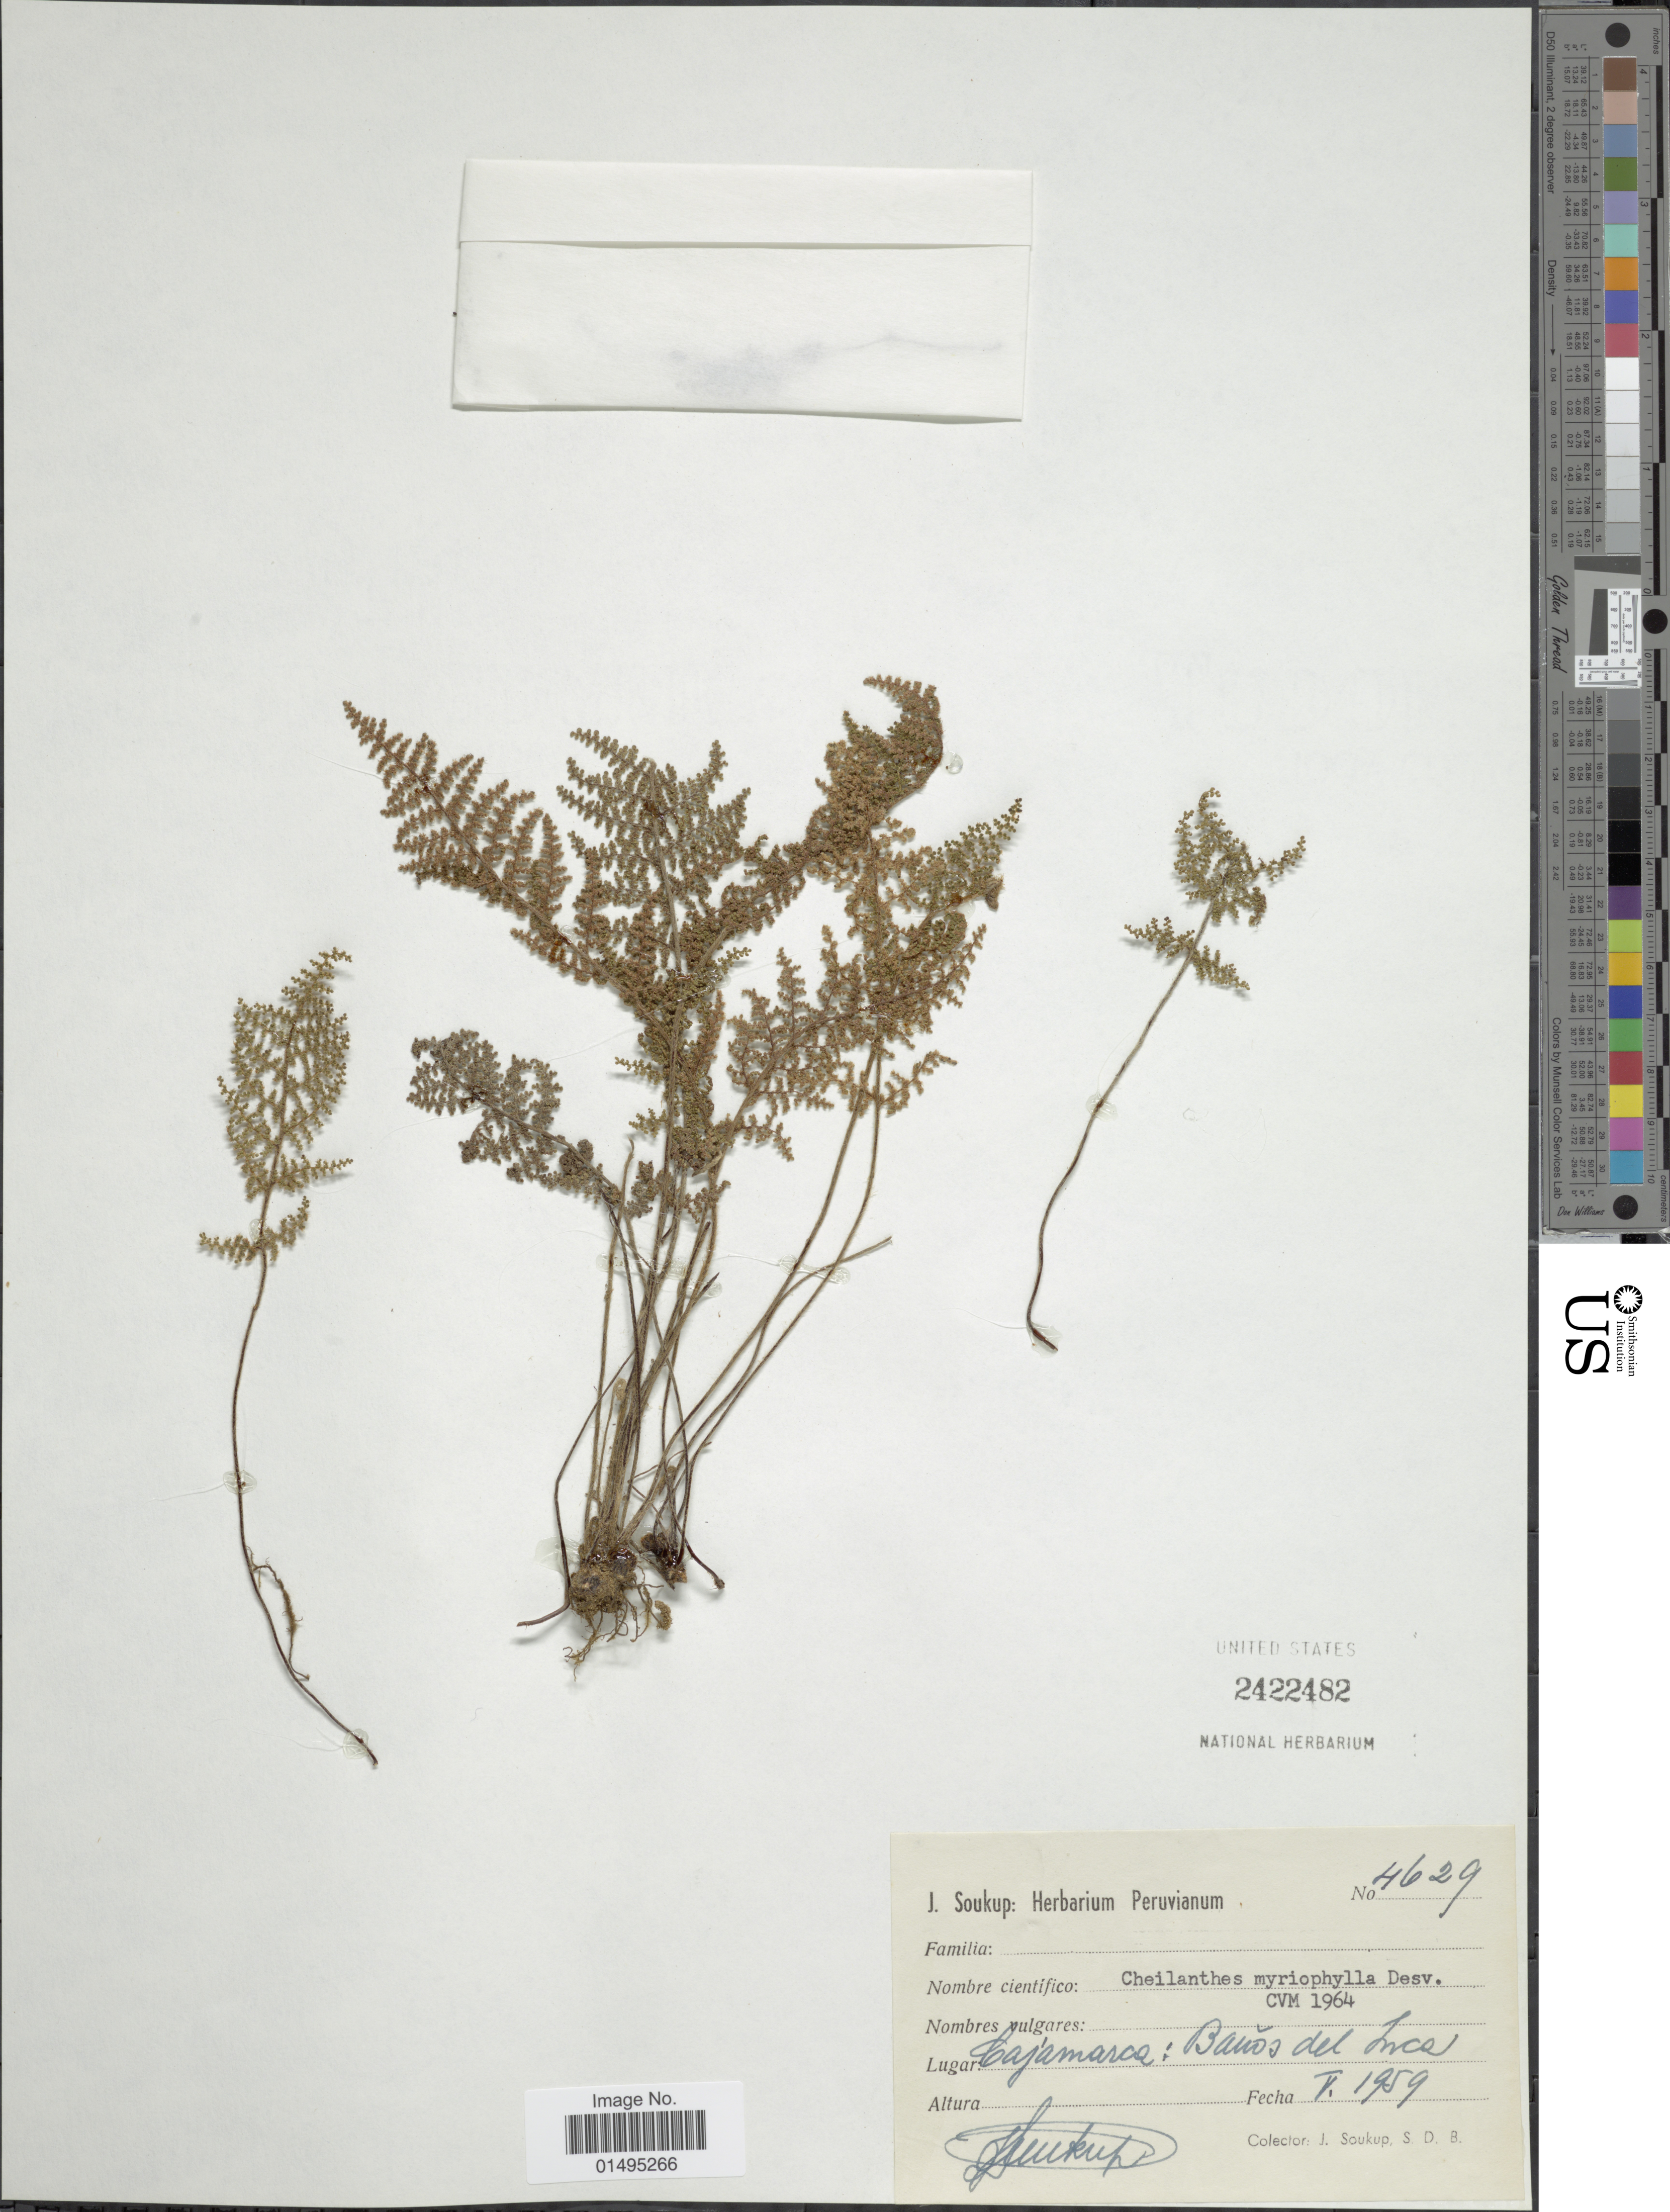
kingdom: Plantae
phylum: Tracheophyta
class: Polypodiopsida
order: Polypodiales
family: Pteridaceae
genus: Myriopteris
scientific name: Myriopteris myriophylla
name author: (Desv.) J. Sm.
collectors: J. Soukup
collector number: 4629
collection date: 1959-05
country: Peru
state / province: Cajamarca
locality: Baños del Inca, Cajamarca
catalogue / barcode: US 2422482